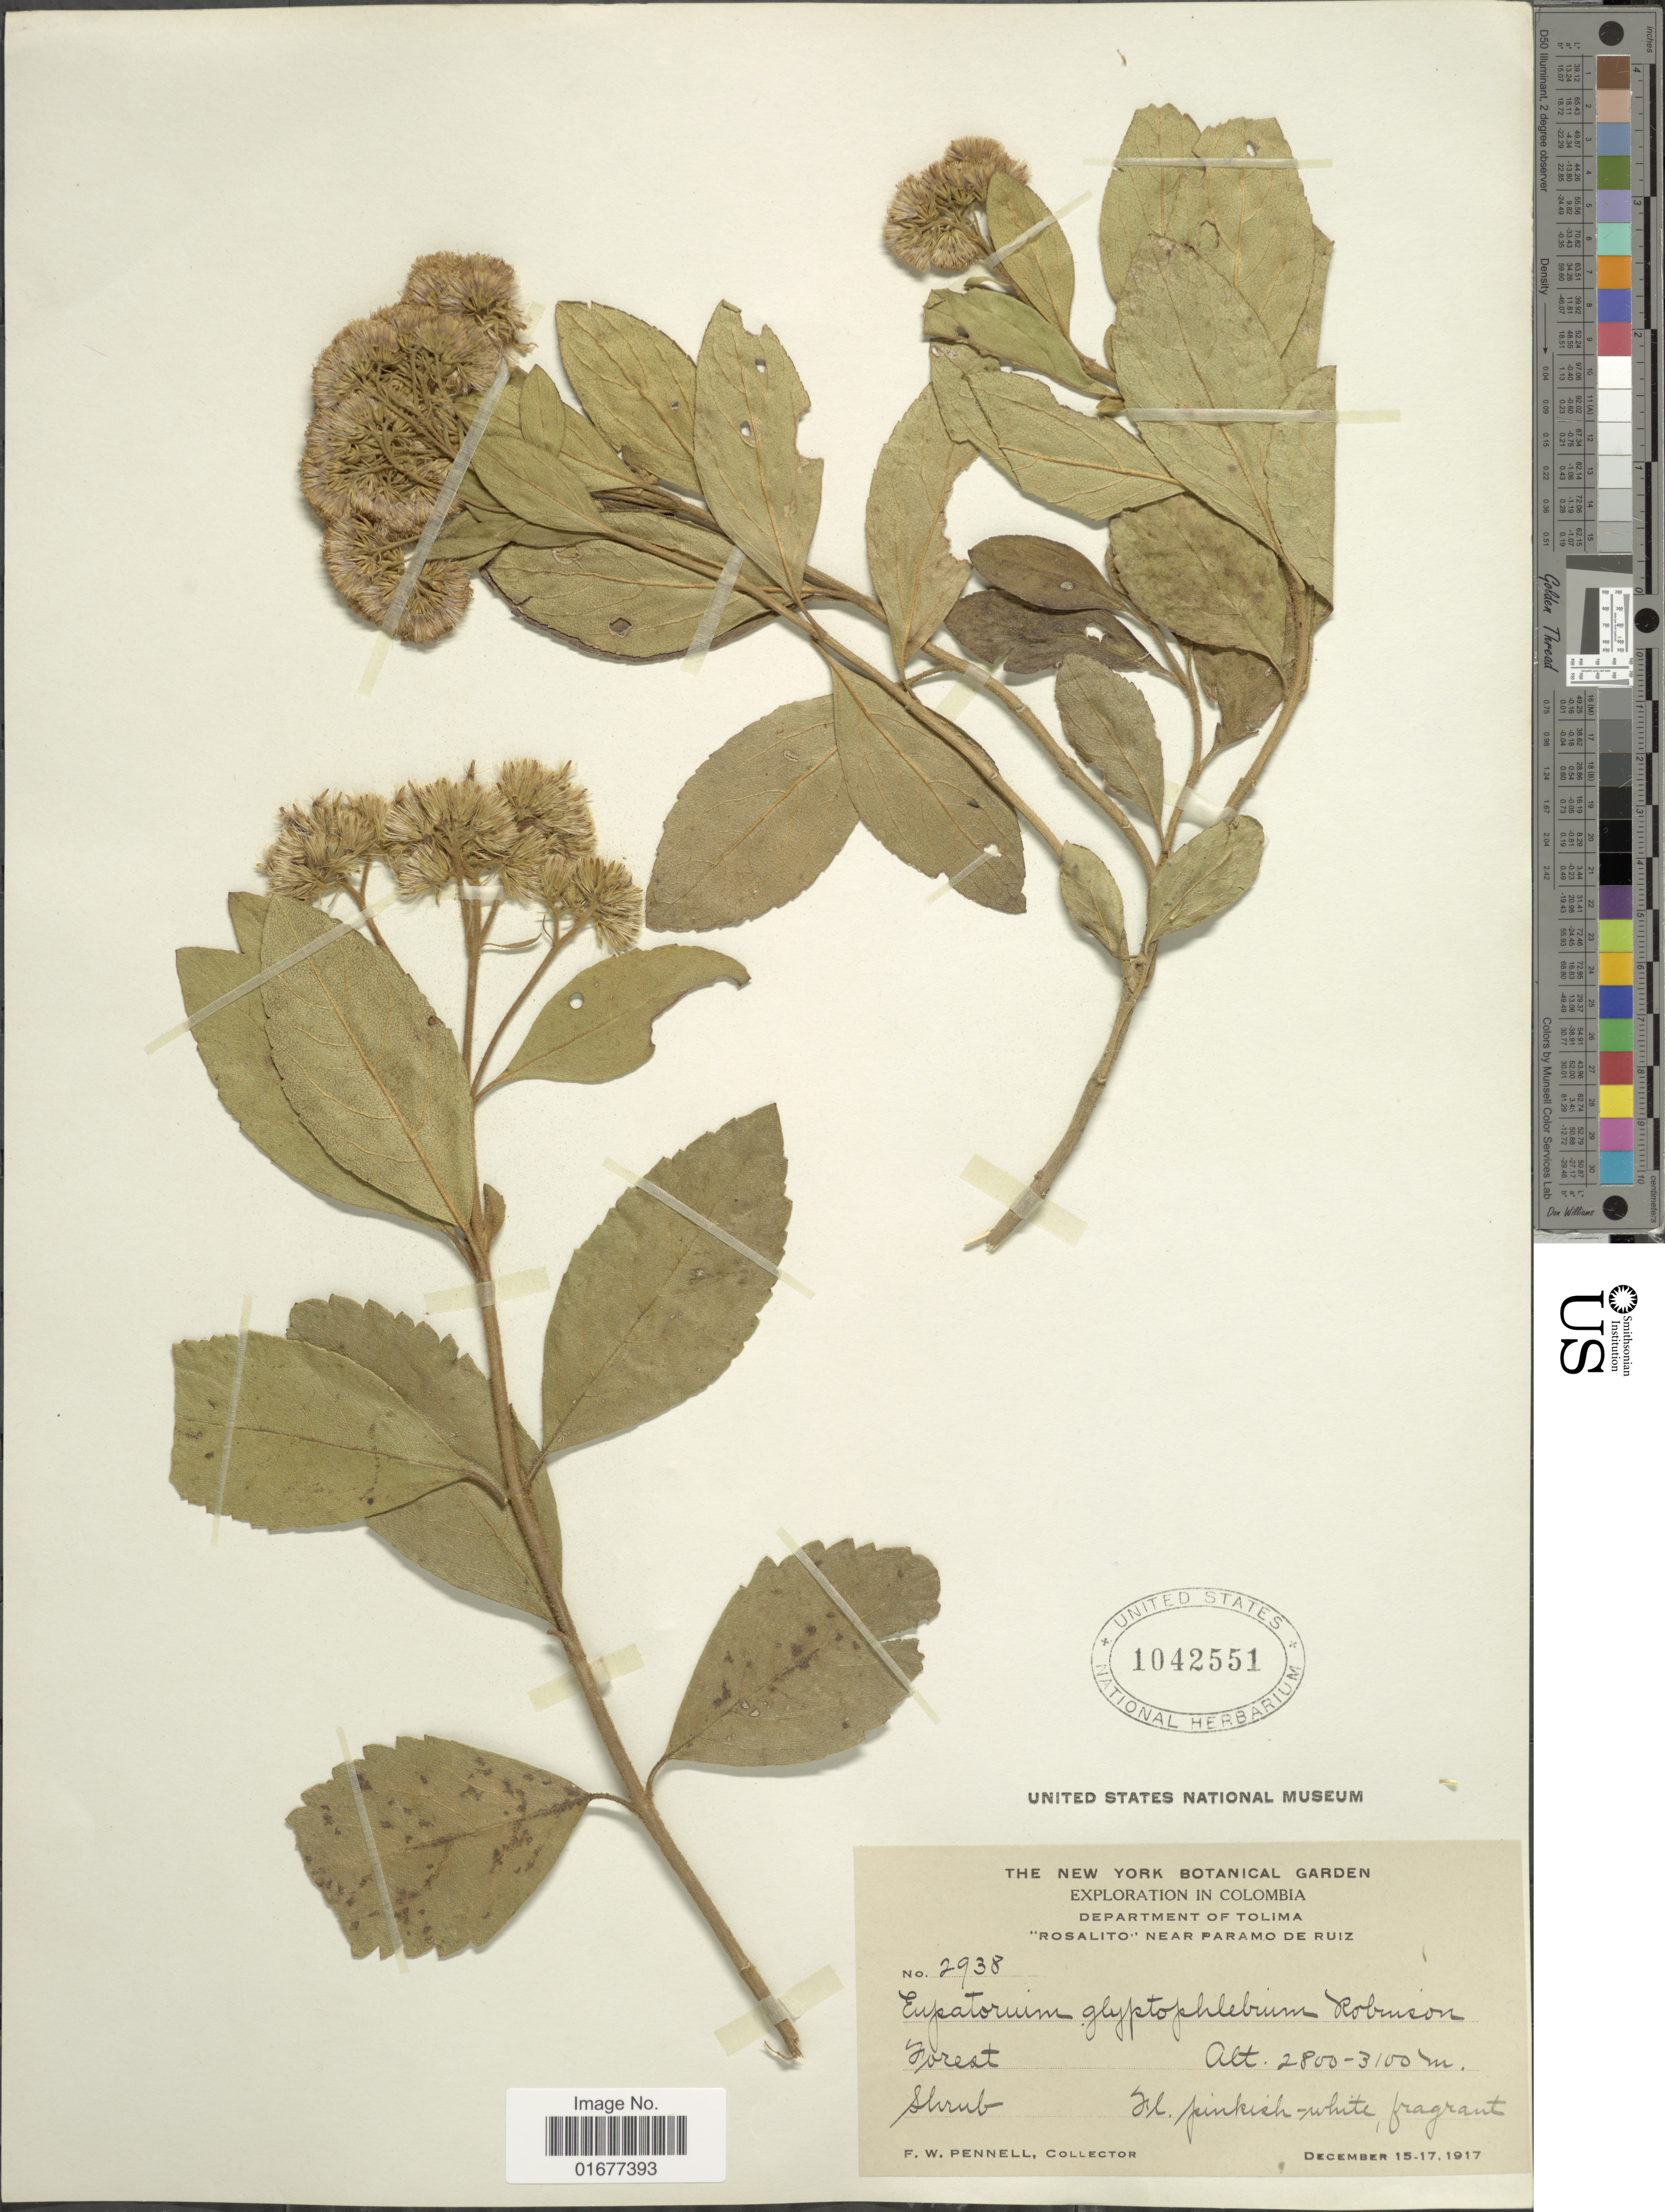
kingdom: Plantae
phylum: Tracheophyta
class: Magnoliopsida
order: Asterales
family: Asteraceae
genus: Ageratina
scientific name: Ageratina glyptophlebia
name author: (B.L. Rob.) R.M. King & H. Rob.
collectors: F. W. Pennell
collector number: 2938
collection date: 1917-12-15/1917-12-17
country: Colombia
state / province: Tolima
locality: Rosalito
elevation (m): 2800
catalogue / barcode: US 1042551